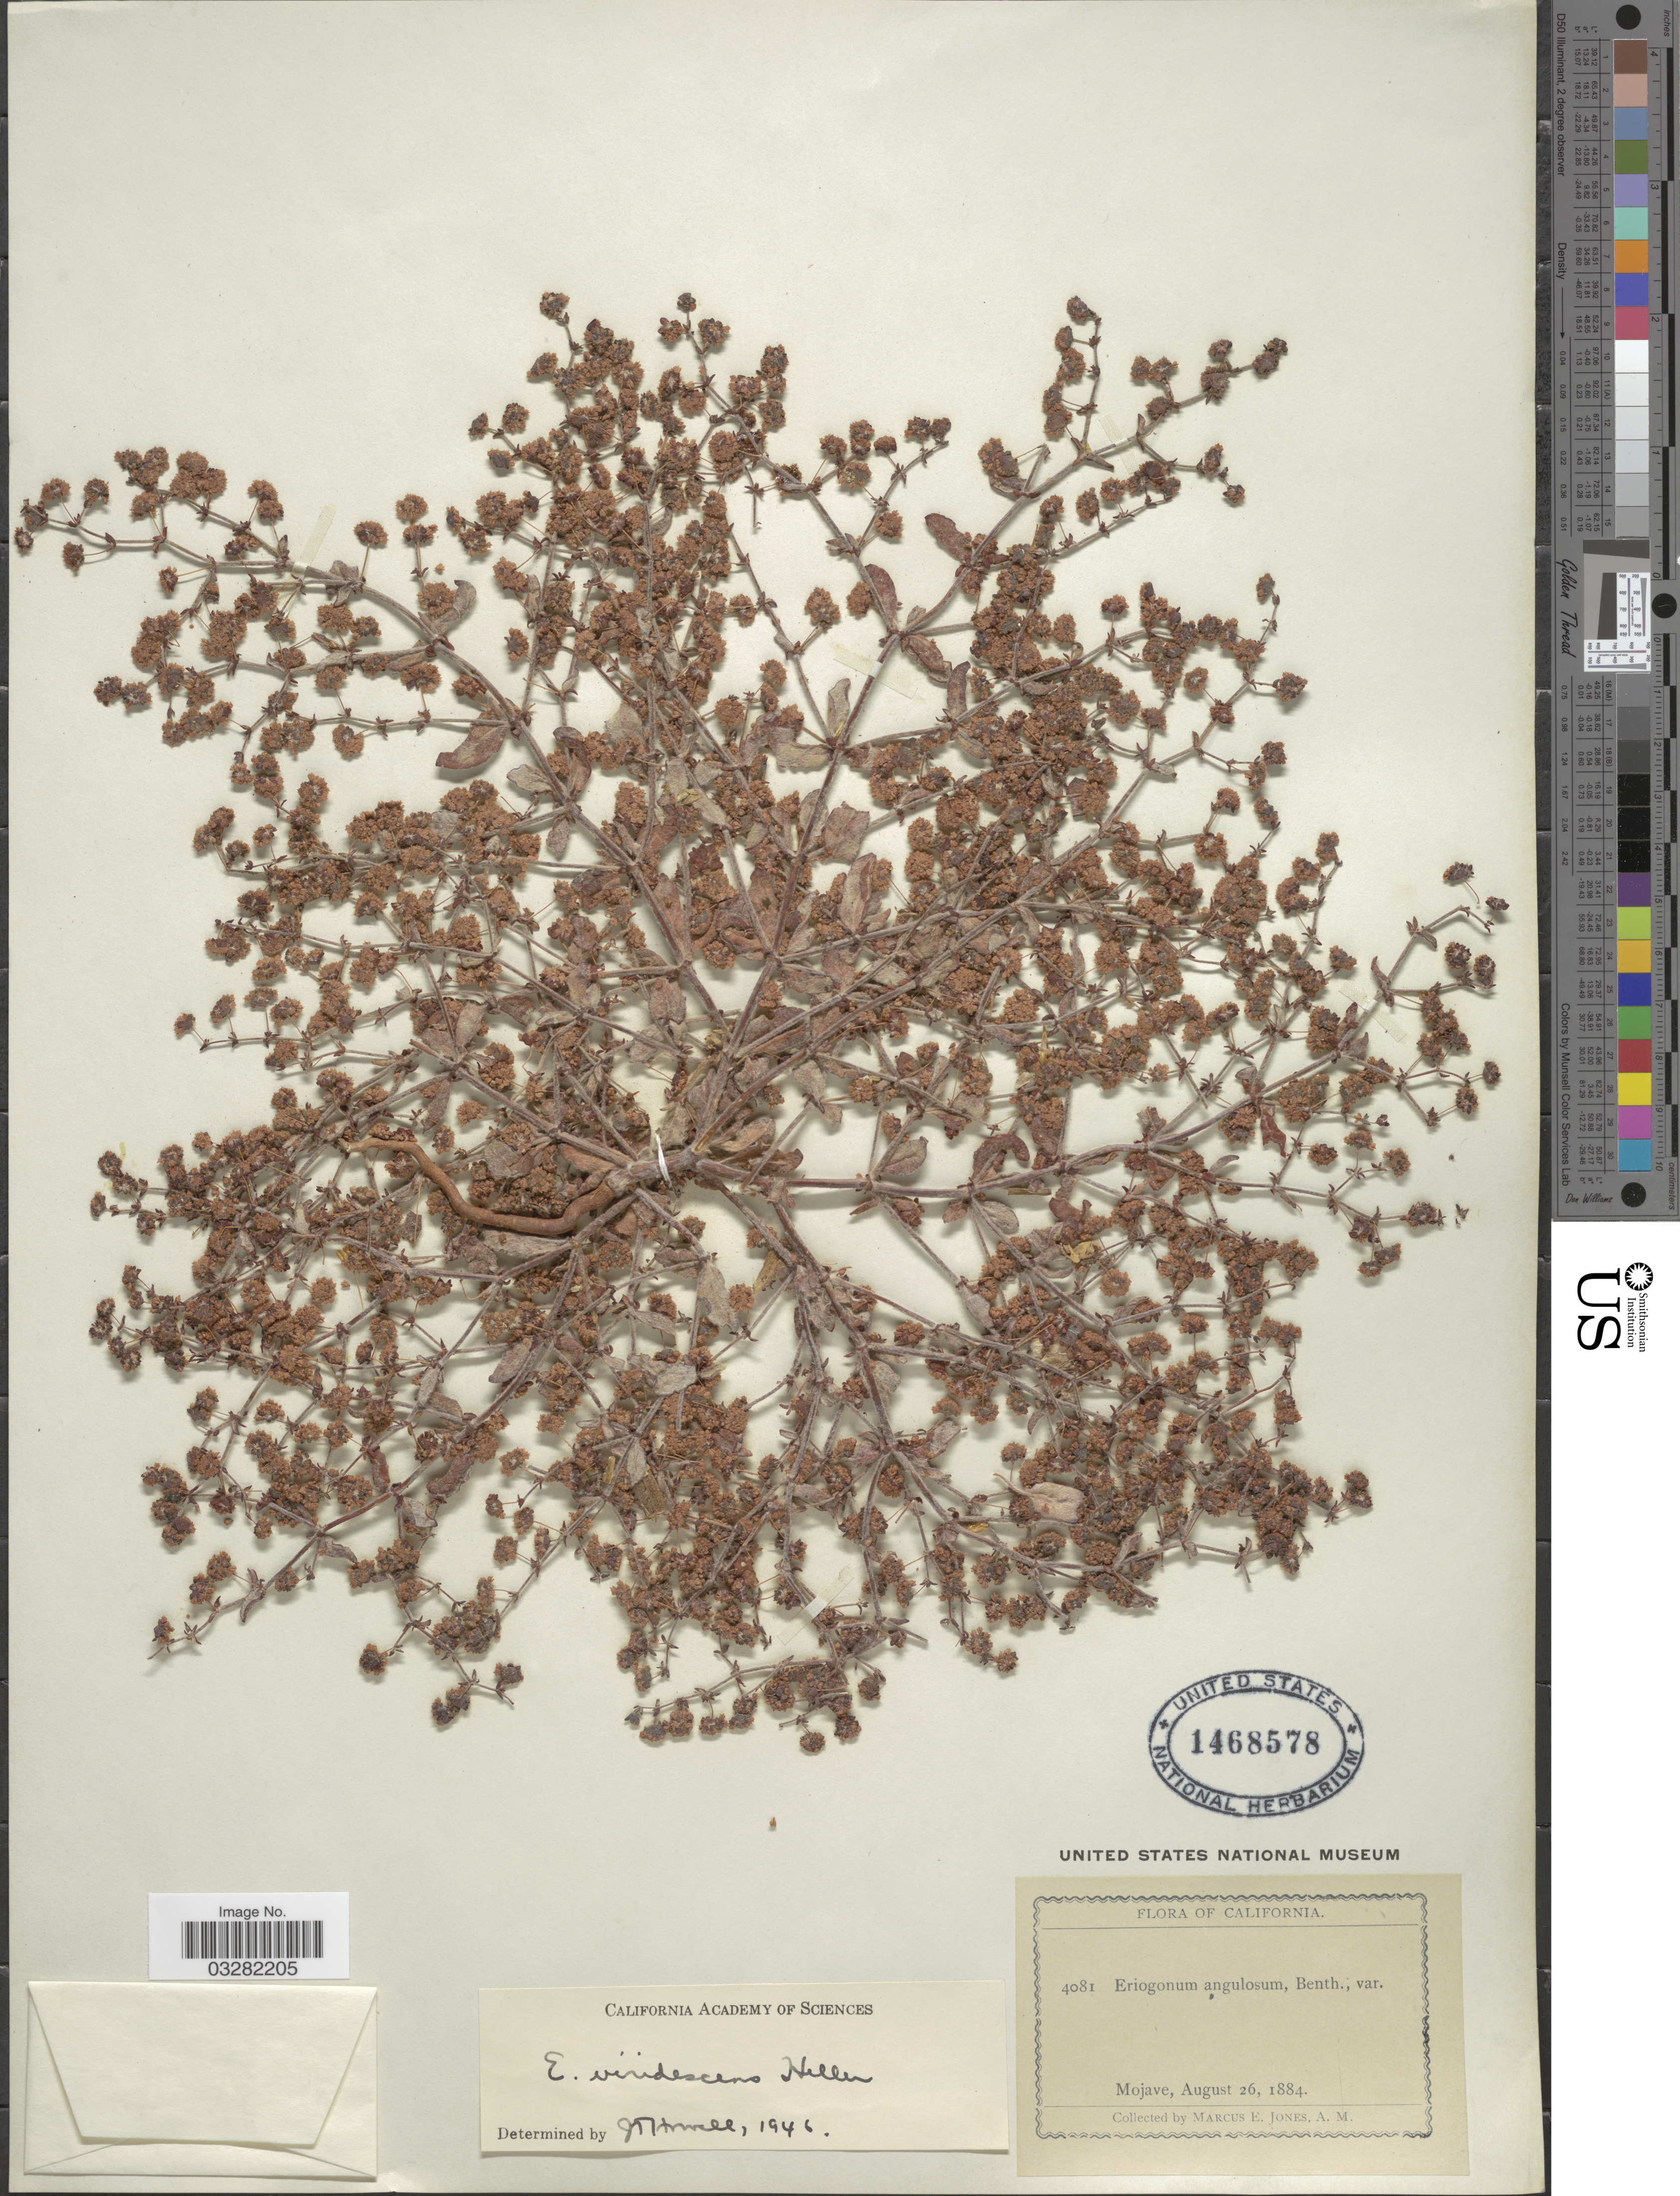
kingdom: Plantae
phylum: Tracheophyta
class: Magnoliopsida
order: Caryophyllales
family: Polygonaceae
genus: Eriogonum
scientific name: Eriogonum viridescens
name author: A. Heller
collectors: M. E. Jones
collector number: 4081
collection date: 1884-08-26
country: United States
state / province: California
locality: Mojave.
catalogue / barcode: US 1468578